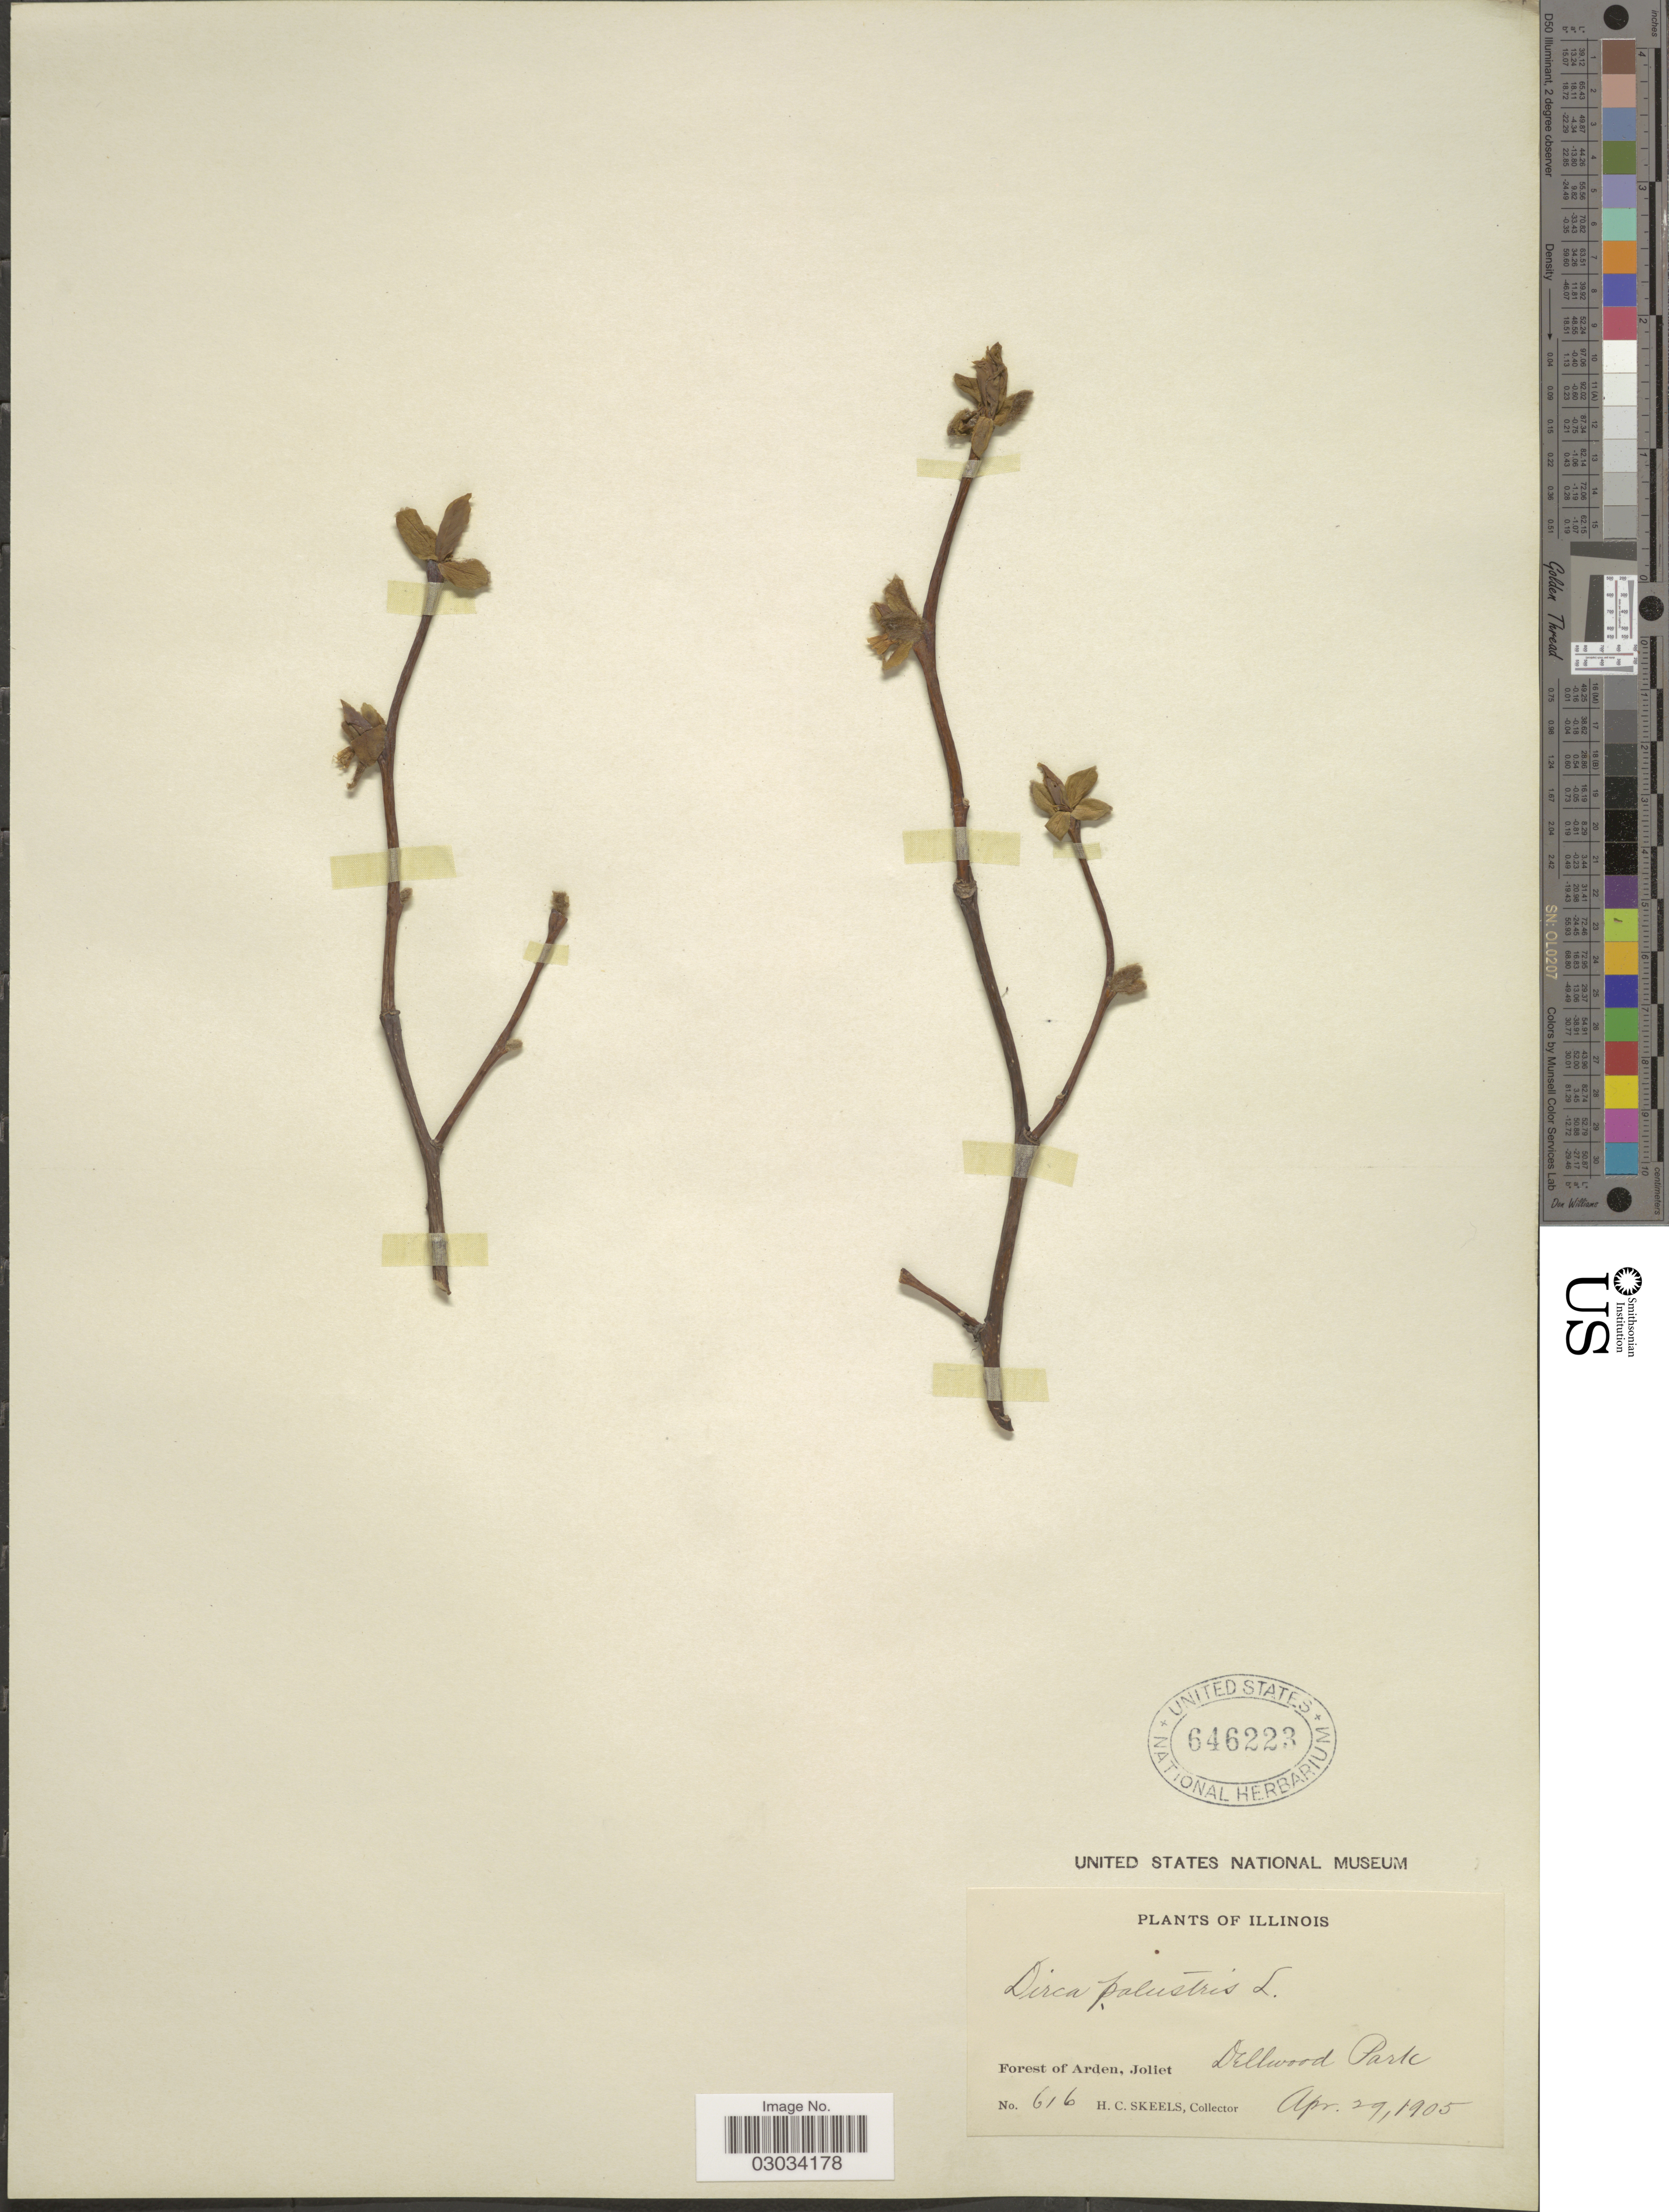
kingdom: Plantae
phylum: Tracheophyta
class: Magnoliopsida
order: Malvales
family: Thymelaeaceae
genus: Dirca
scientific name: Dirca palustris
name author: L.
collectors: H. Skeels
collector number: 616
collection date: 1905-04-29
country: United States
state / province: Illinois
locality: Forest of Arden, Joliet, Dellwood Park.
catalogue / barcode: US 646223